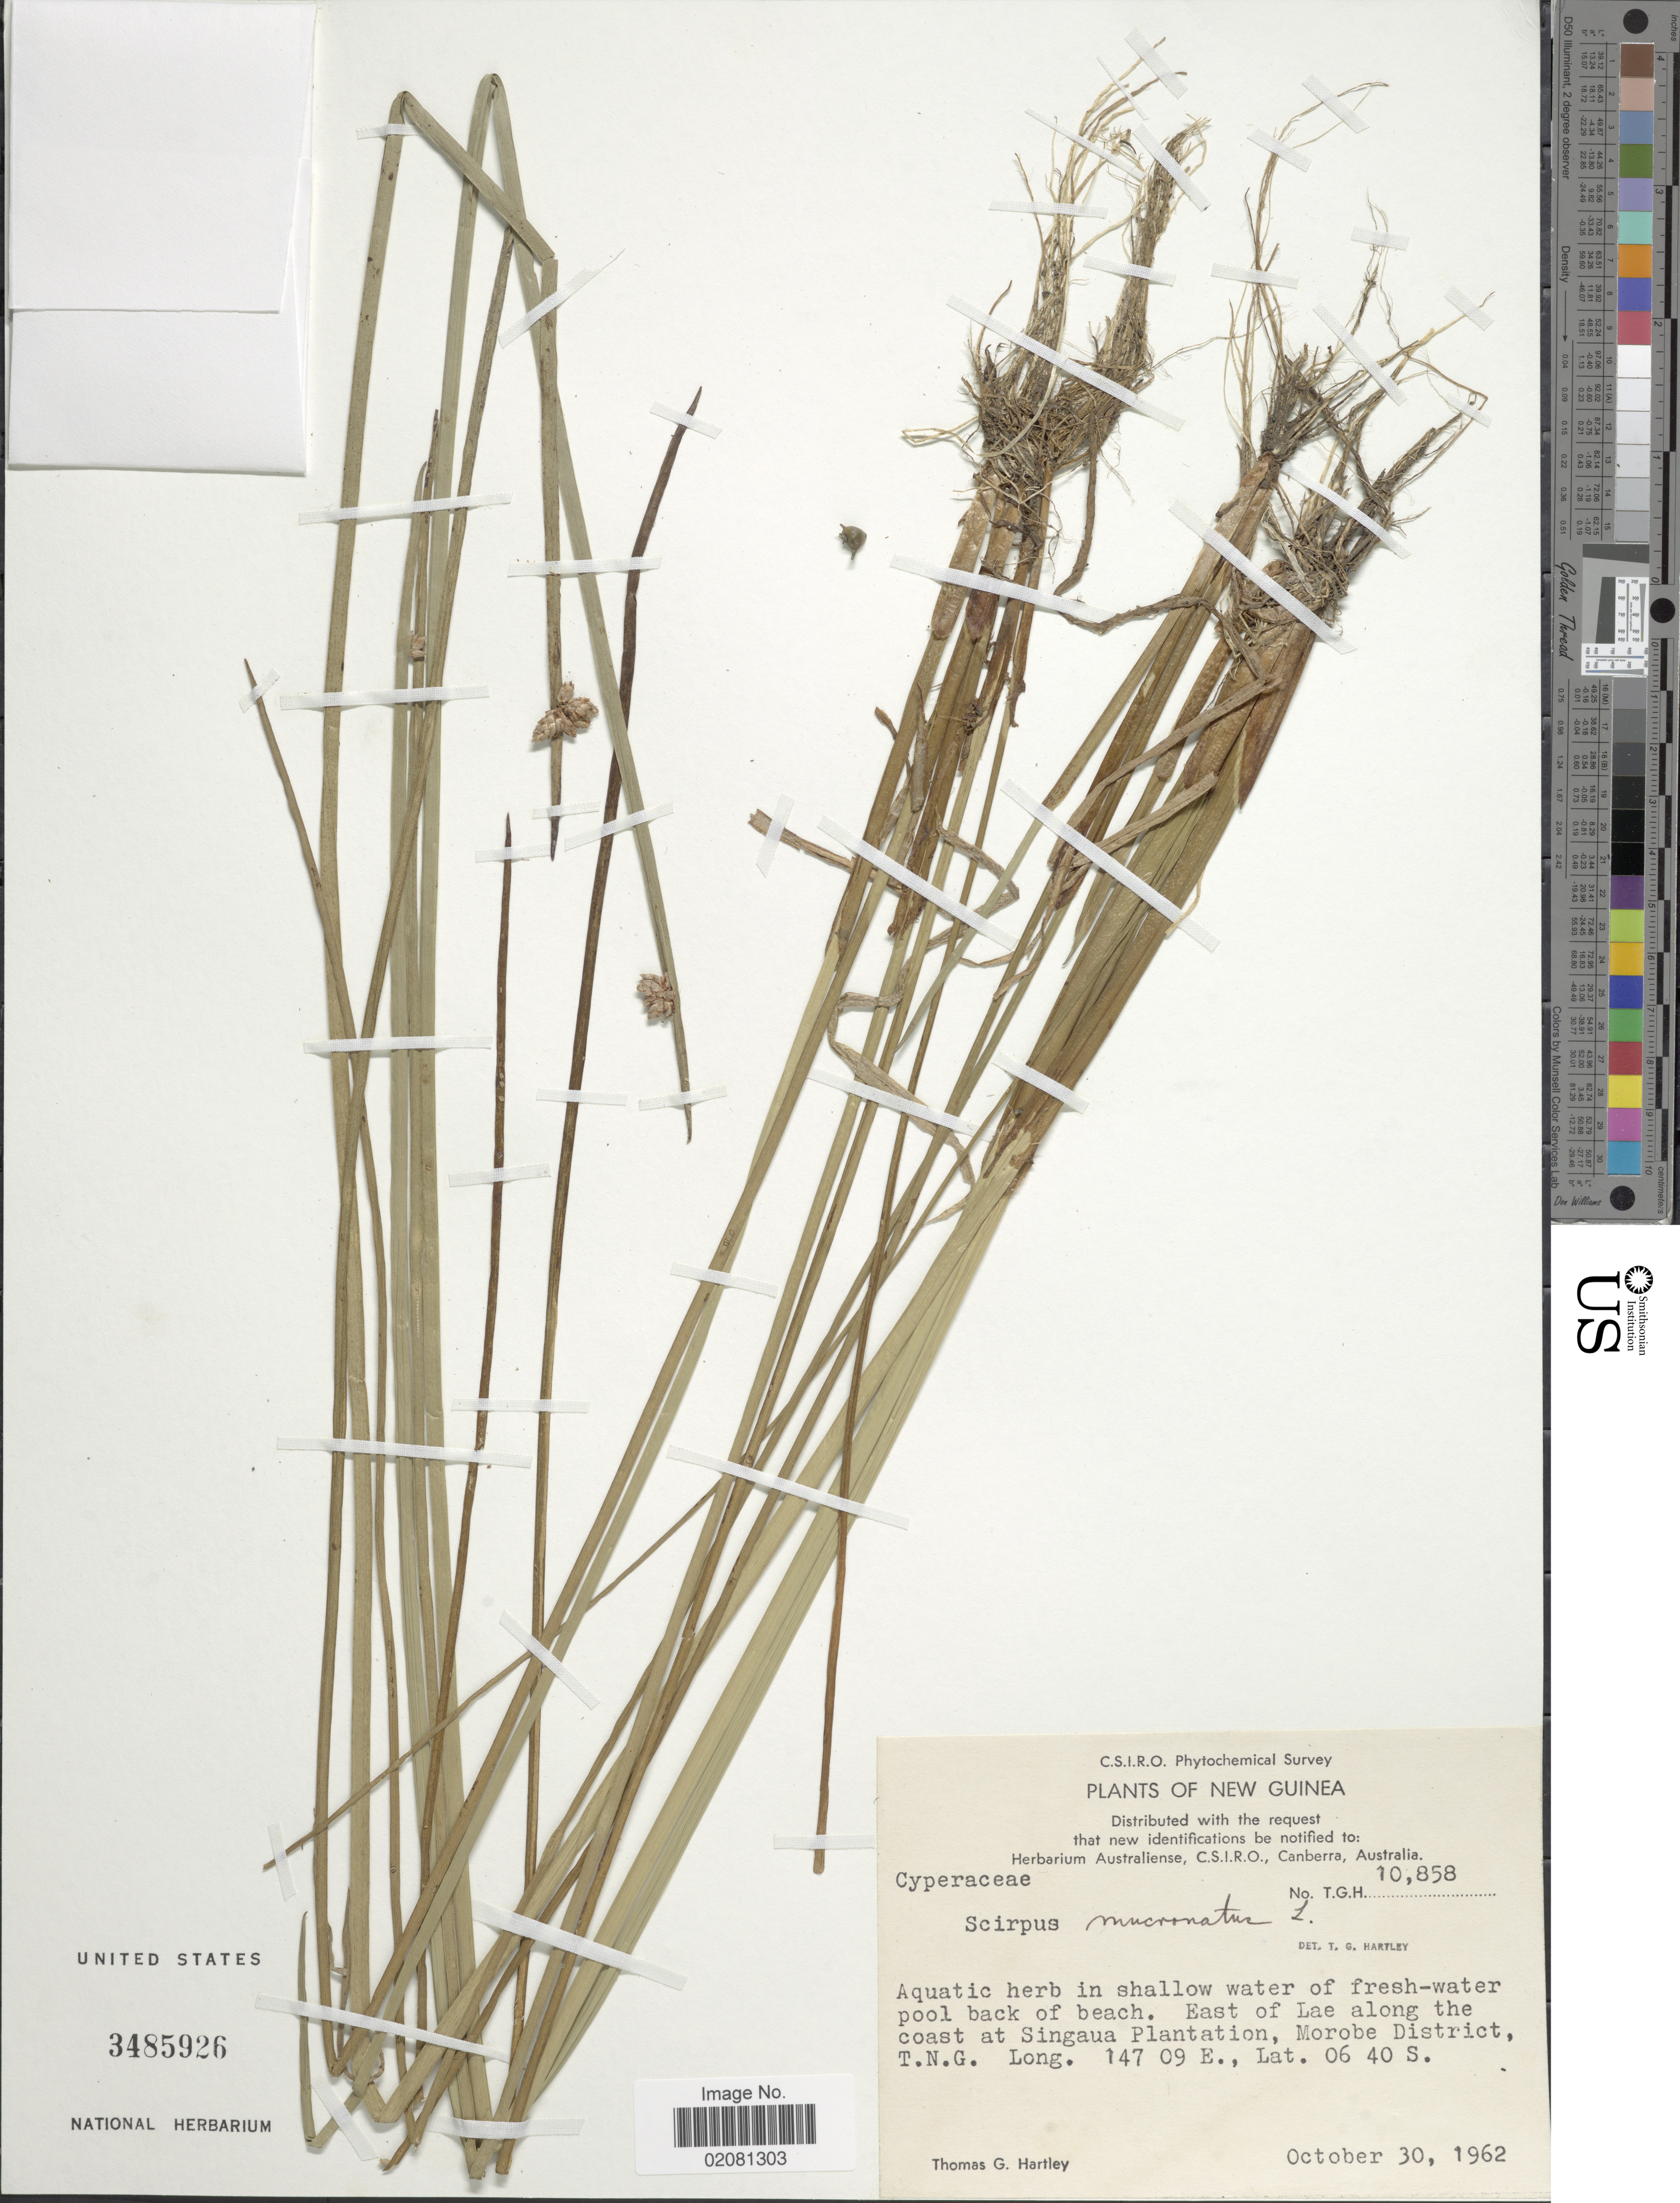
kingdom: Plantae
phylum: Tracheophyta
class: Liliopsida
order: Poales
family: Cyperaceae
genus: Schoenoplectus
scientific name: Schoenoplectus mucronatus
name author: (L.) Palla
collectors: T. G. Hartley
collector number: T.G.H.10858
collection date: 1962-10-30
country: Papua New Guinea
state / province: Morobe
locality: New Guinea, aquatic herb in shallow water of fresh-water pool back of beach, East of Lae along the coast at Singaua Plantation, T.N.G.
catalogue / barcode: US 3485926